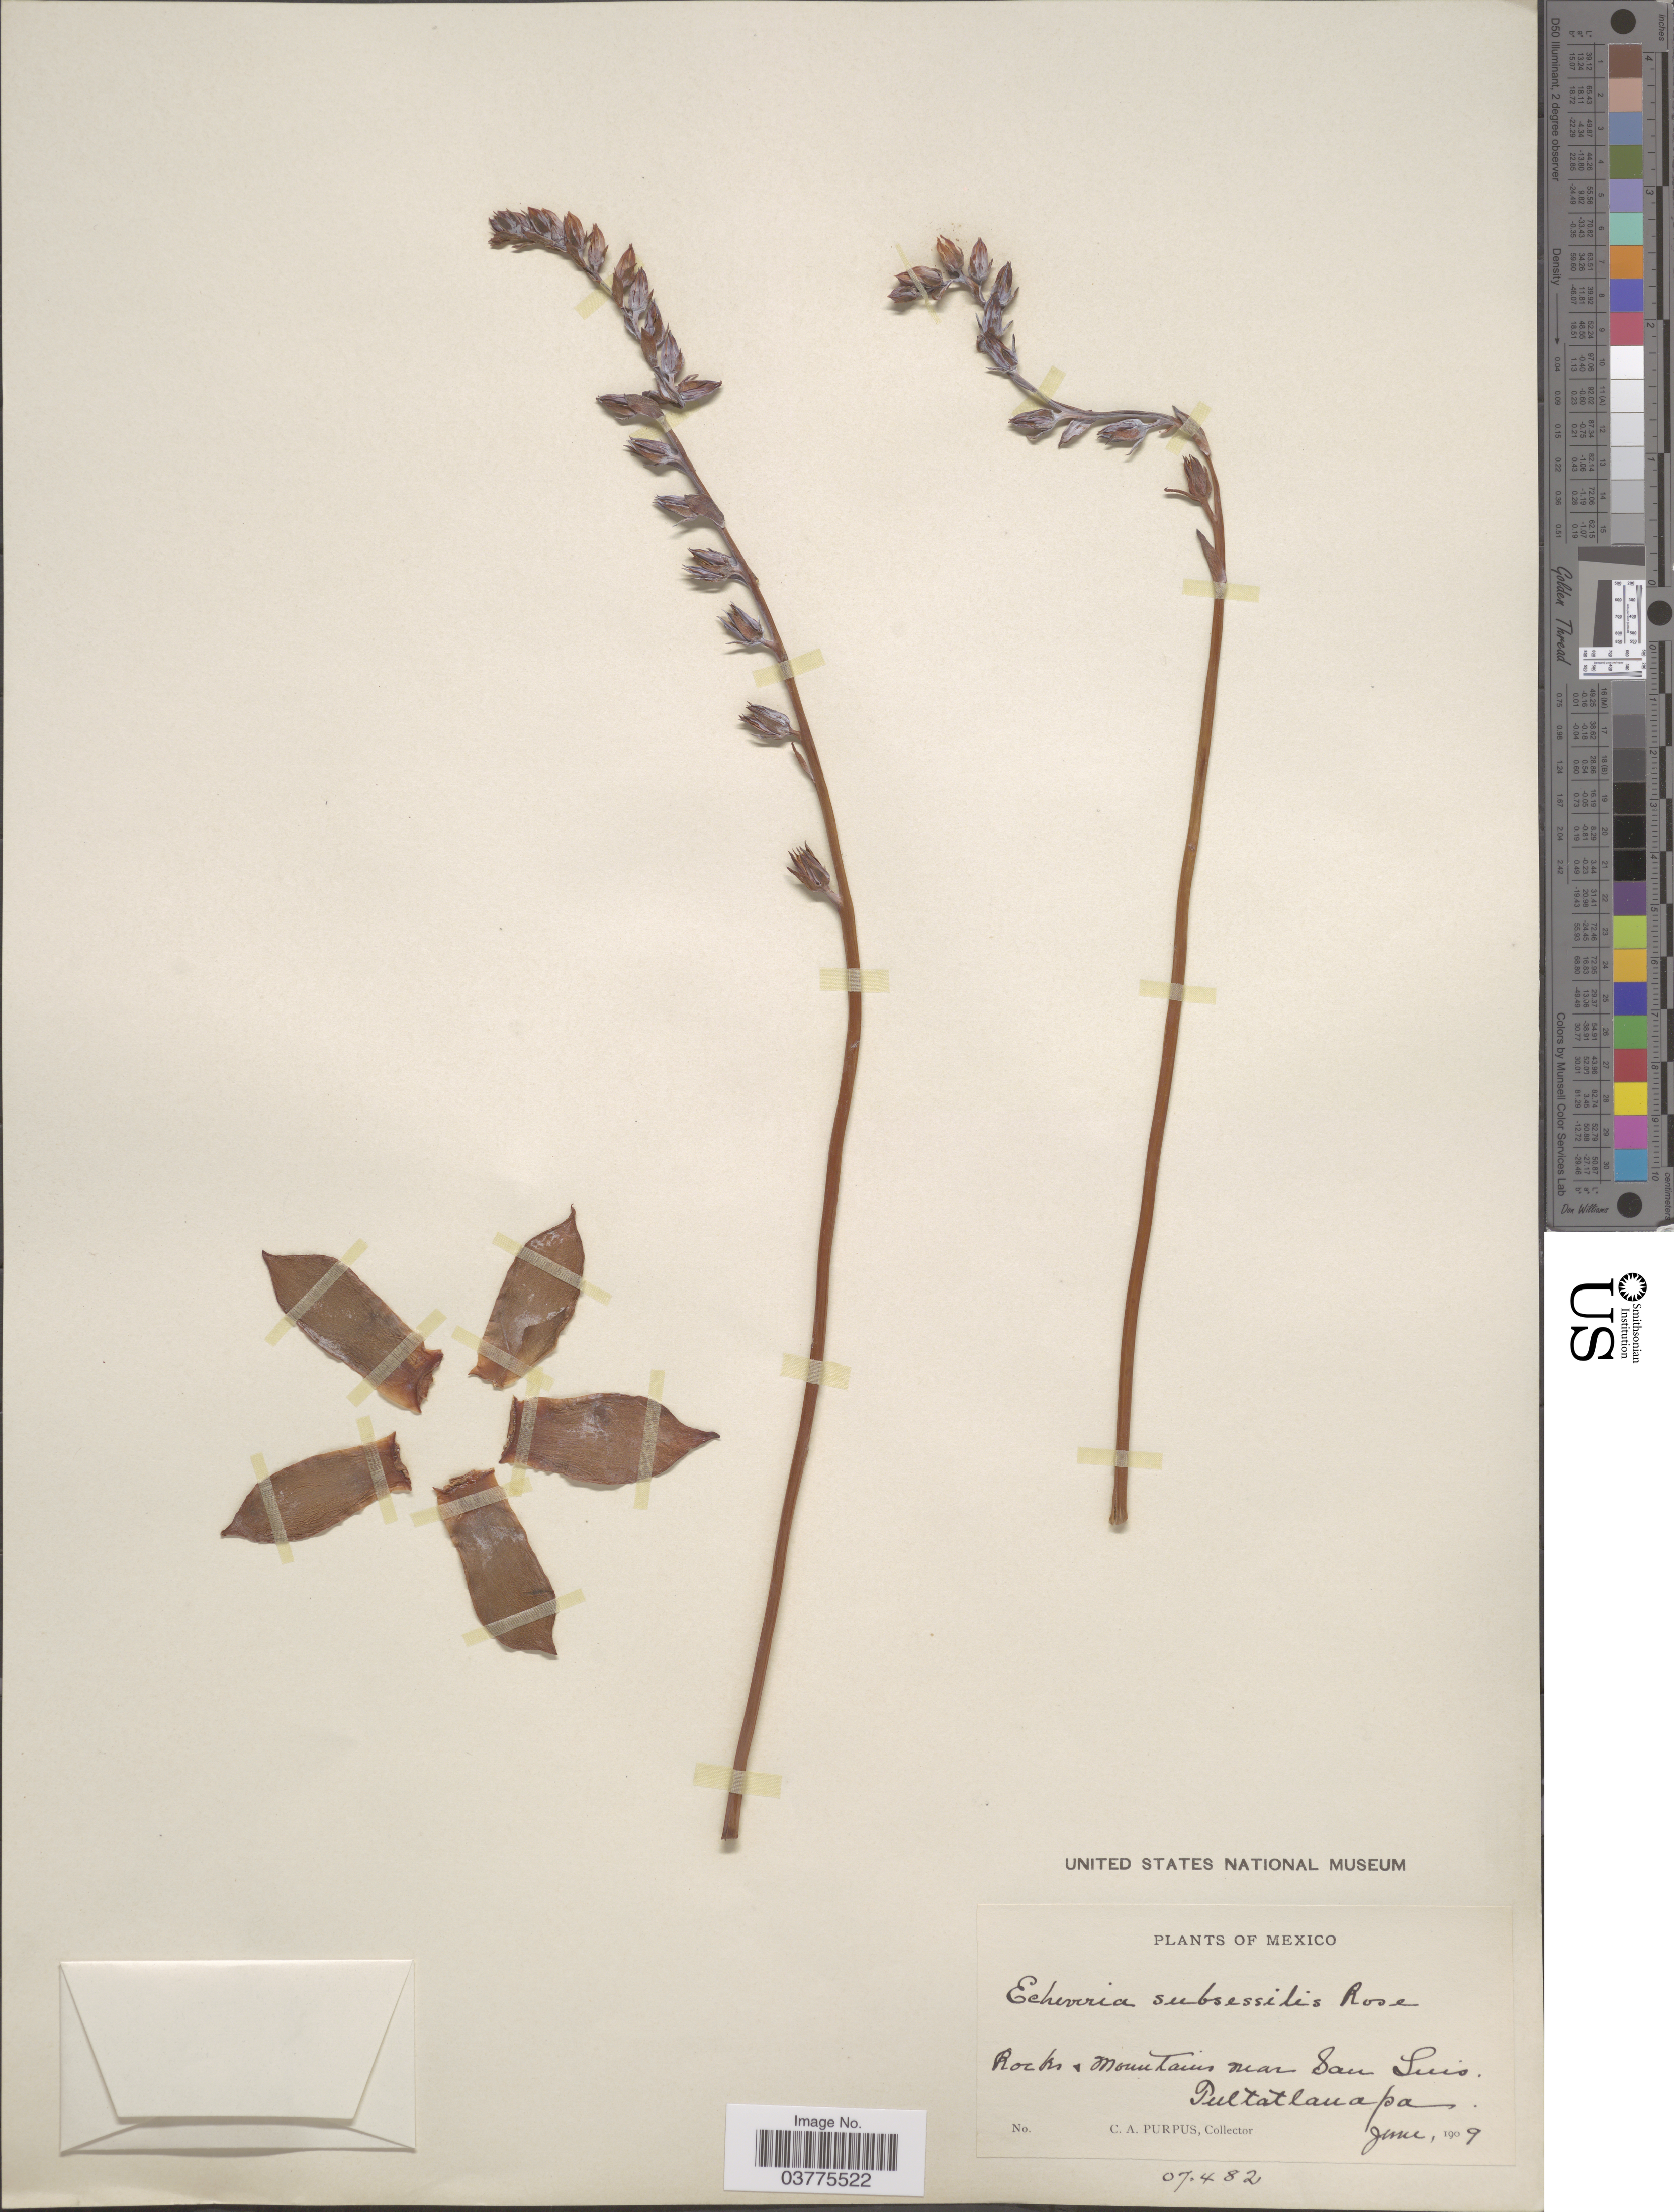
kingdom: Plantae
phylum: Tracheophyta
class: Magnoliopsida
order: Saxifragales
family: Crassulaceae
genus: Echeveria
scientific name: Echeveria subsessilis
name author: Rose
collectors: C. A. Purpus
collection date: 1909-06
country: Mexico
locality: Rocks, Mountains near San Luis. Pultatlanapa*.